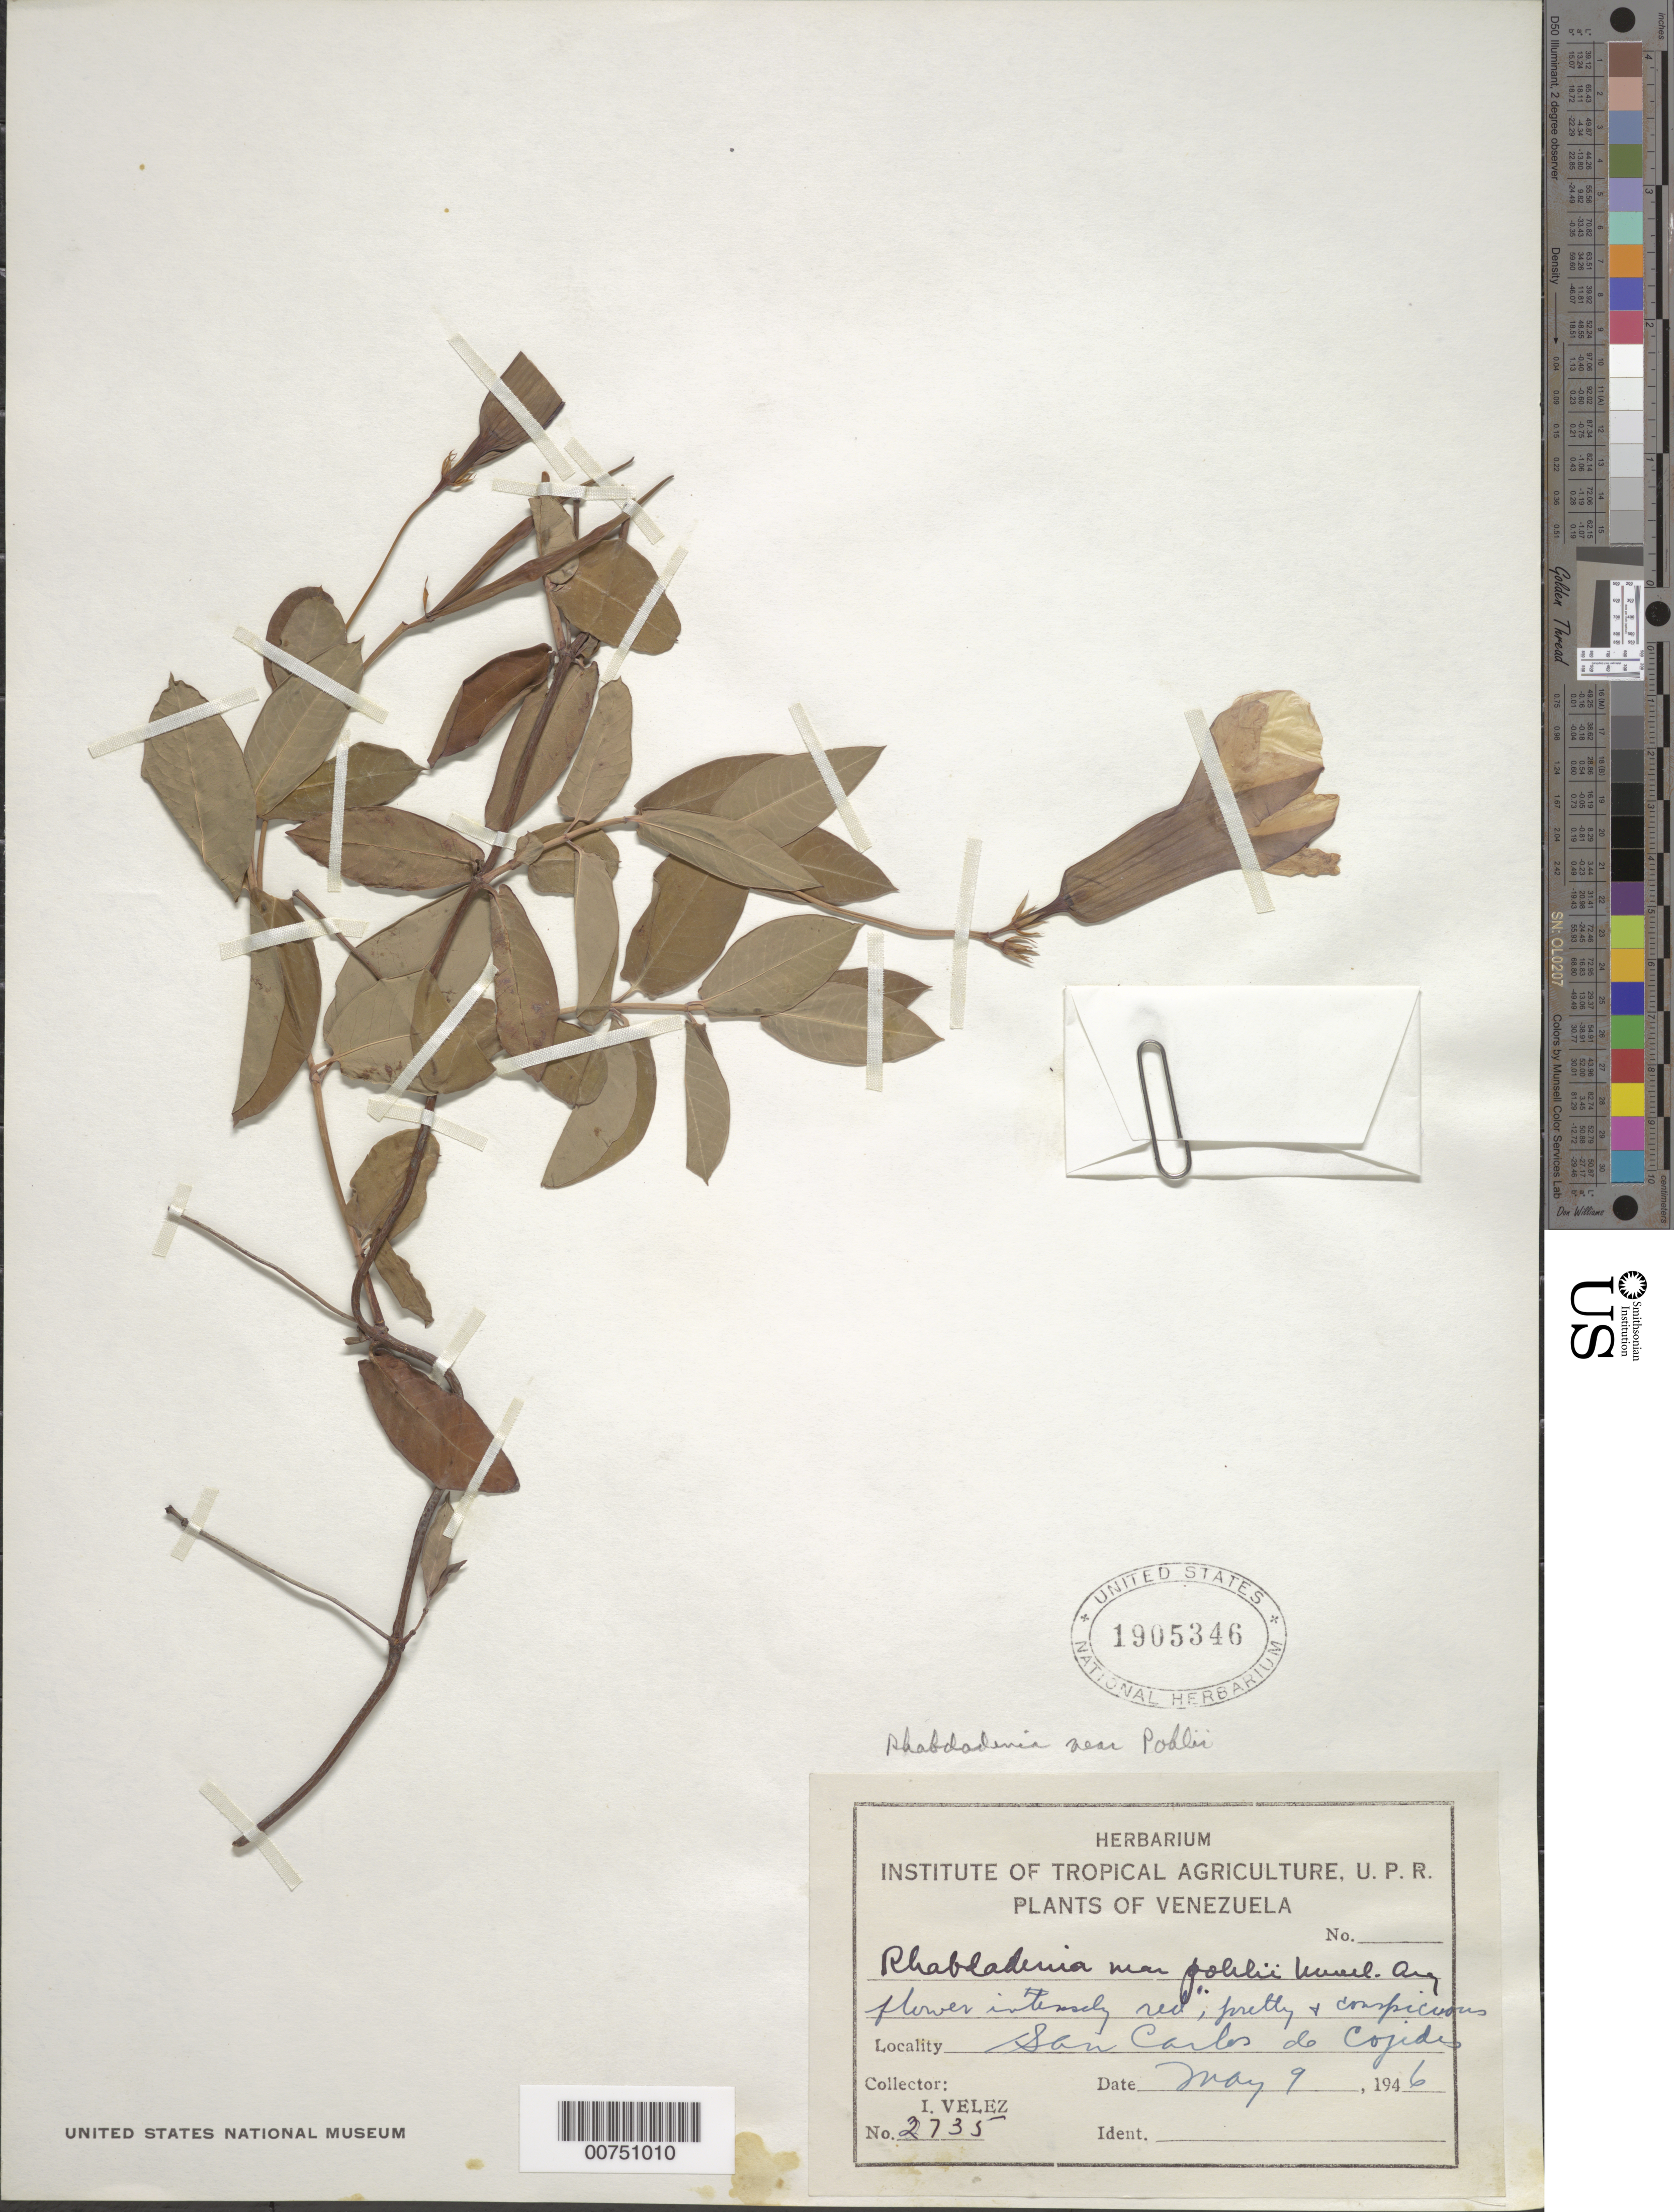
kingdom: Plantae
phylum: Tracheophyta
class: Magnoliopsida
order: Gentianales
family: Apocynaceae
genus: Rhabdadenia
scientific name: Rhabdadenia pohlii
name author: Müll. Arg.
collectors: I. Velez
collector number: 2735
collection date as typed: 9-May-46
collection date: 1946-05-09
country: Venezuela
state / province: Bolívar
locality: San Carlos de Cojides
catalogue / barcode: US 1905346